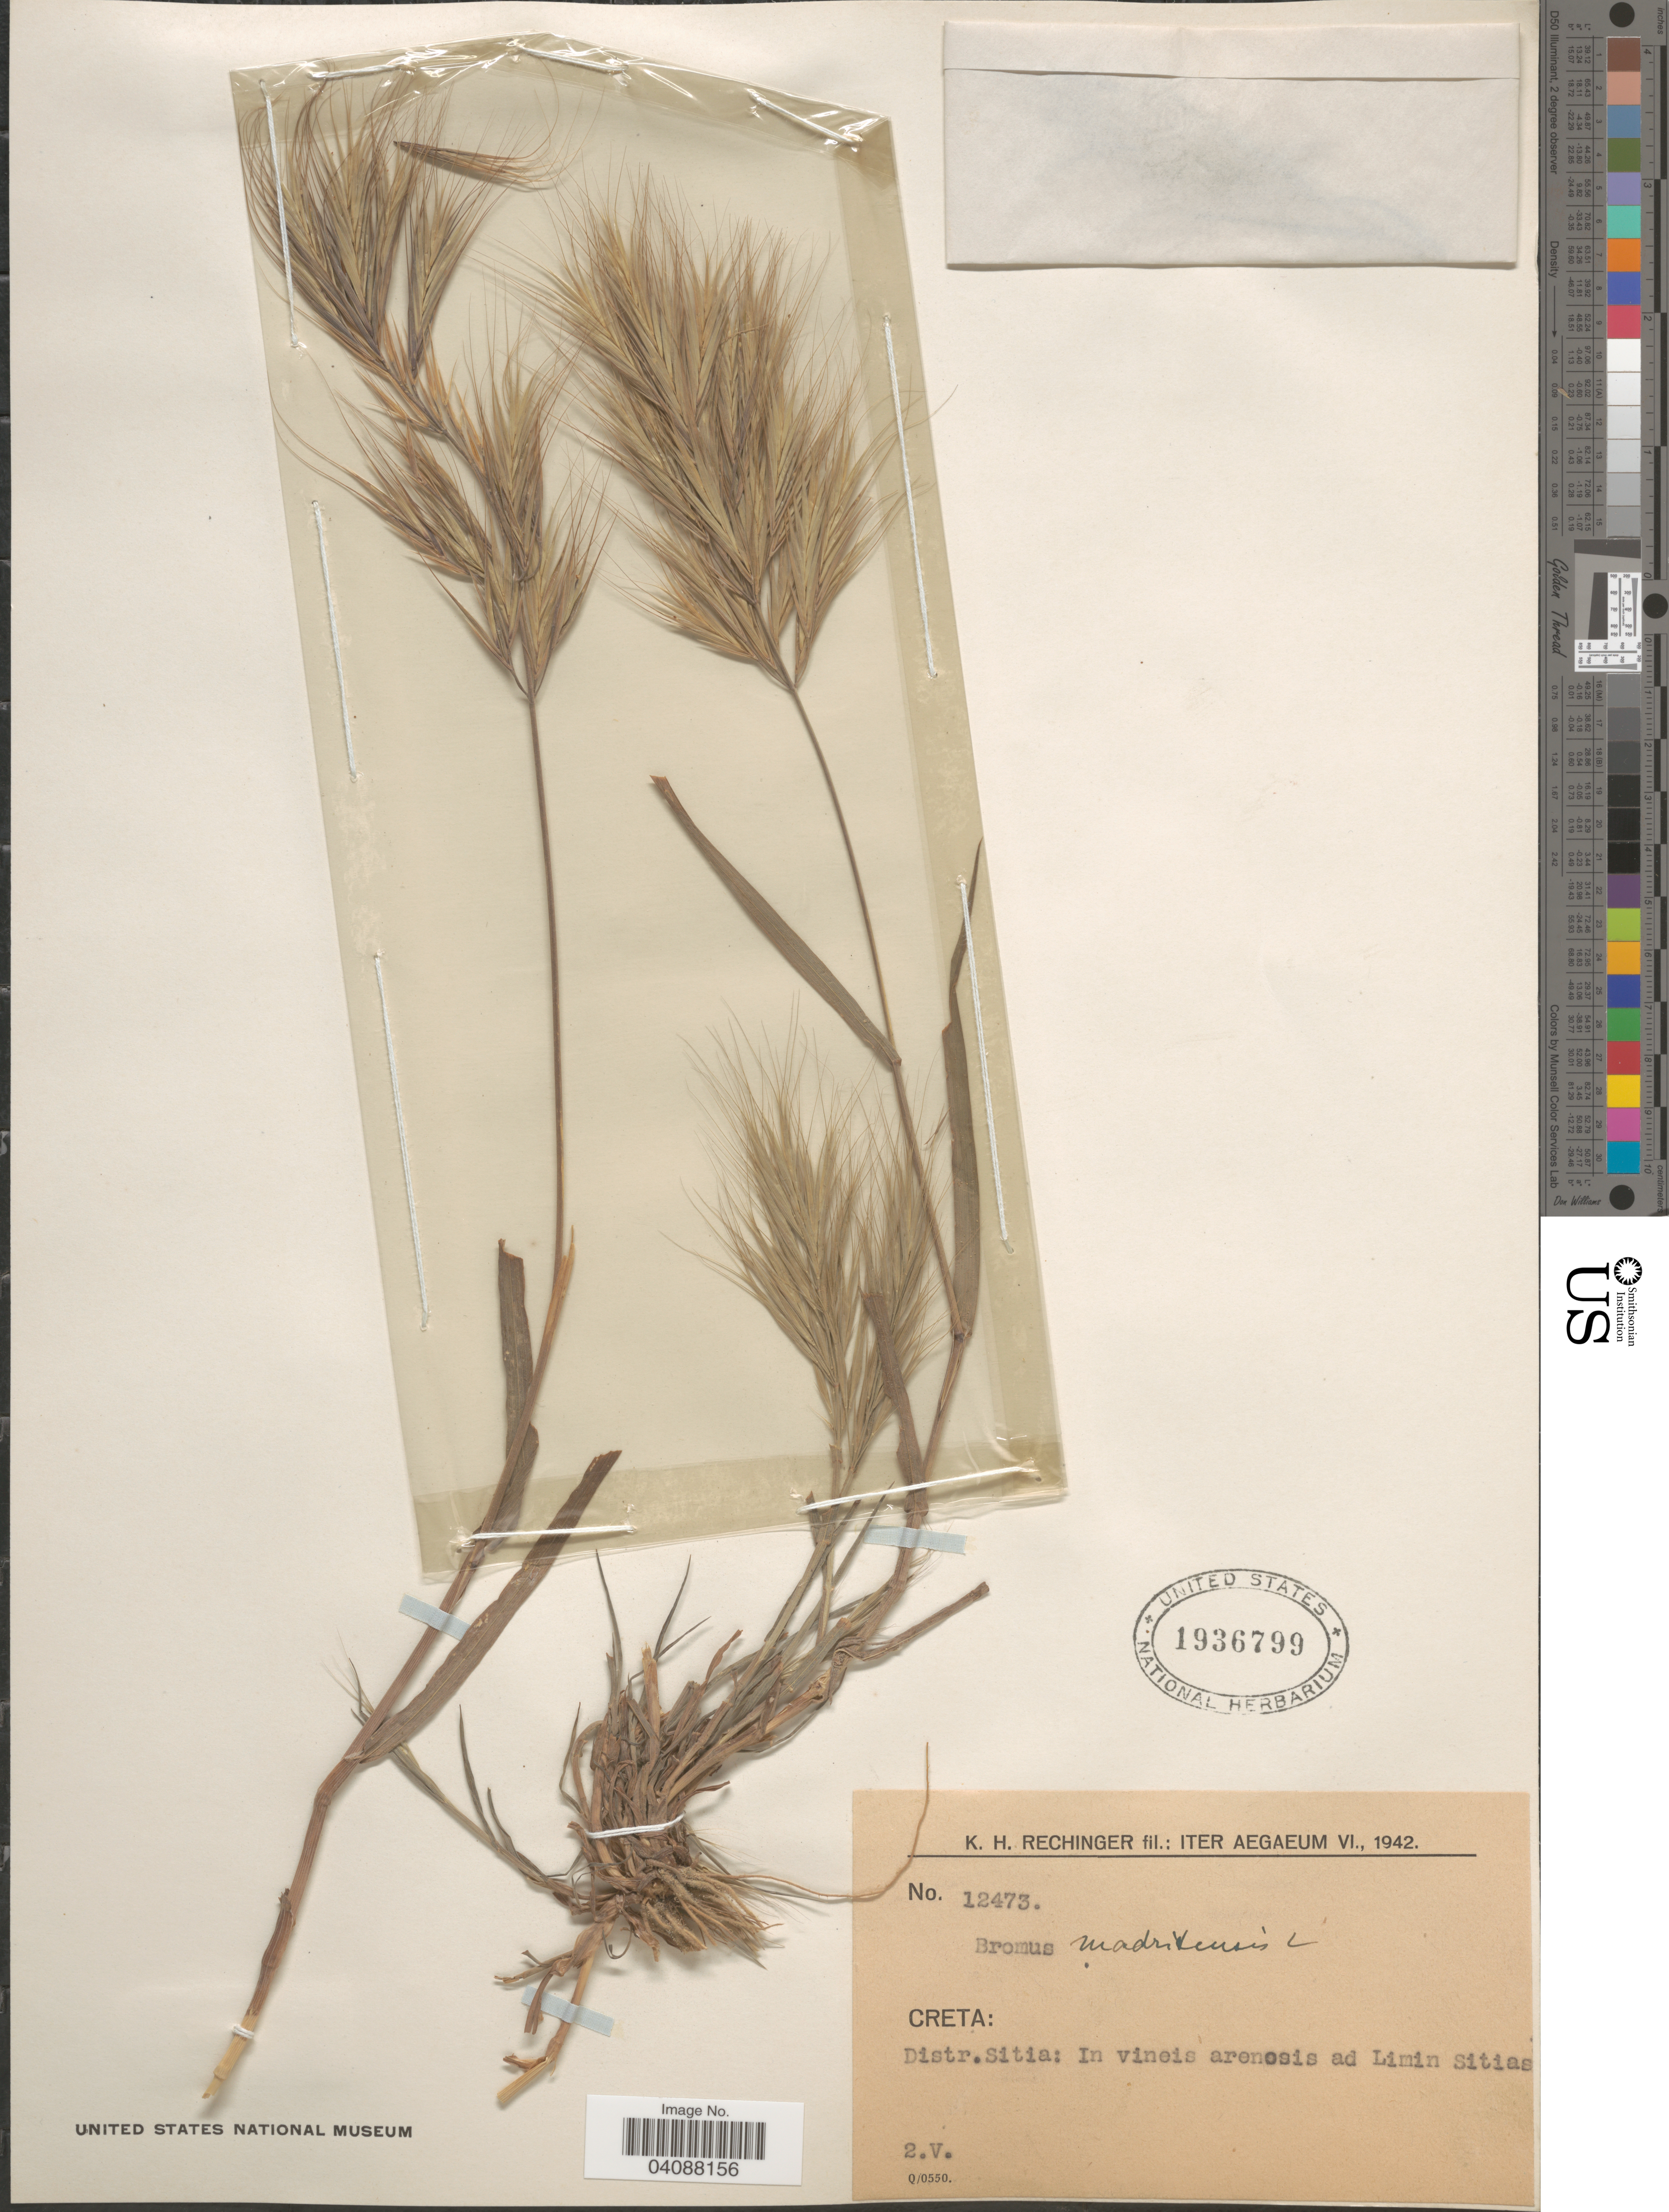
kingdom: Plantae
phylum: Tracheophyta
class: Liliopsida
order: Poales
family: Poaceae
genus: Bromus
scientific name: Bromus madritensis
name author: L.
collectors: K. H. Rechinger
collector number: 12473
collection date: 1942-05-02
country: Greece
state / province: Crete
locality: Iter Aegaeum VI., 1942. Creta: Distr. Sitia: In vineis arenosis ad Limin Sitias.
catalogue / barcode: US 1936799